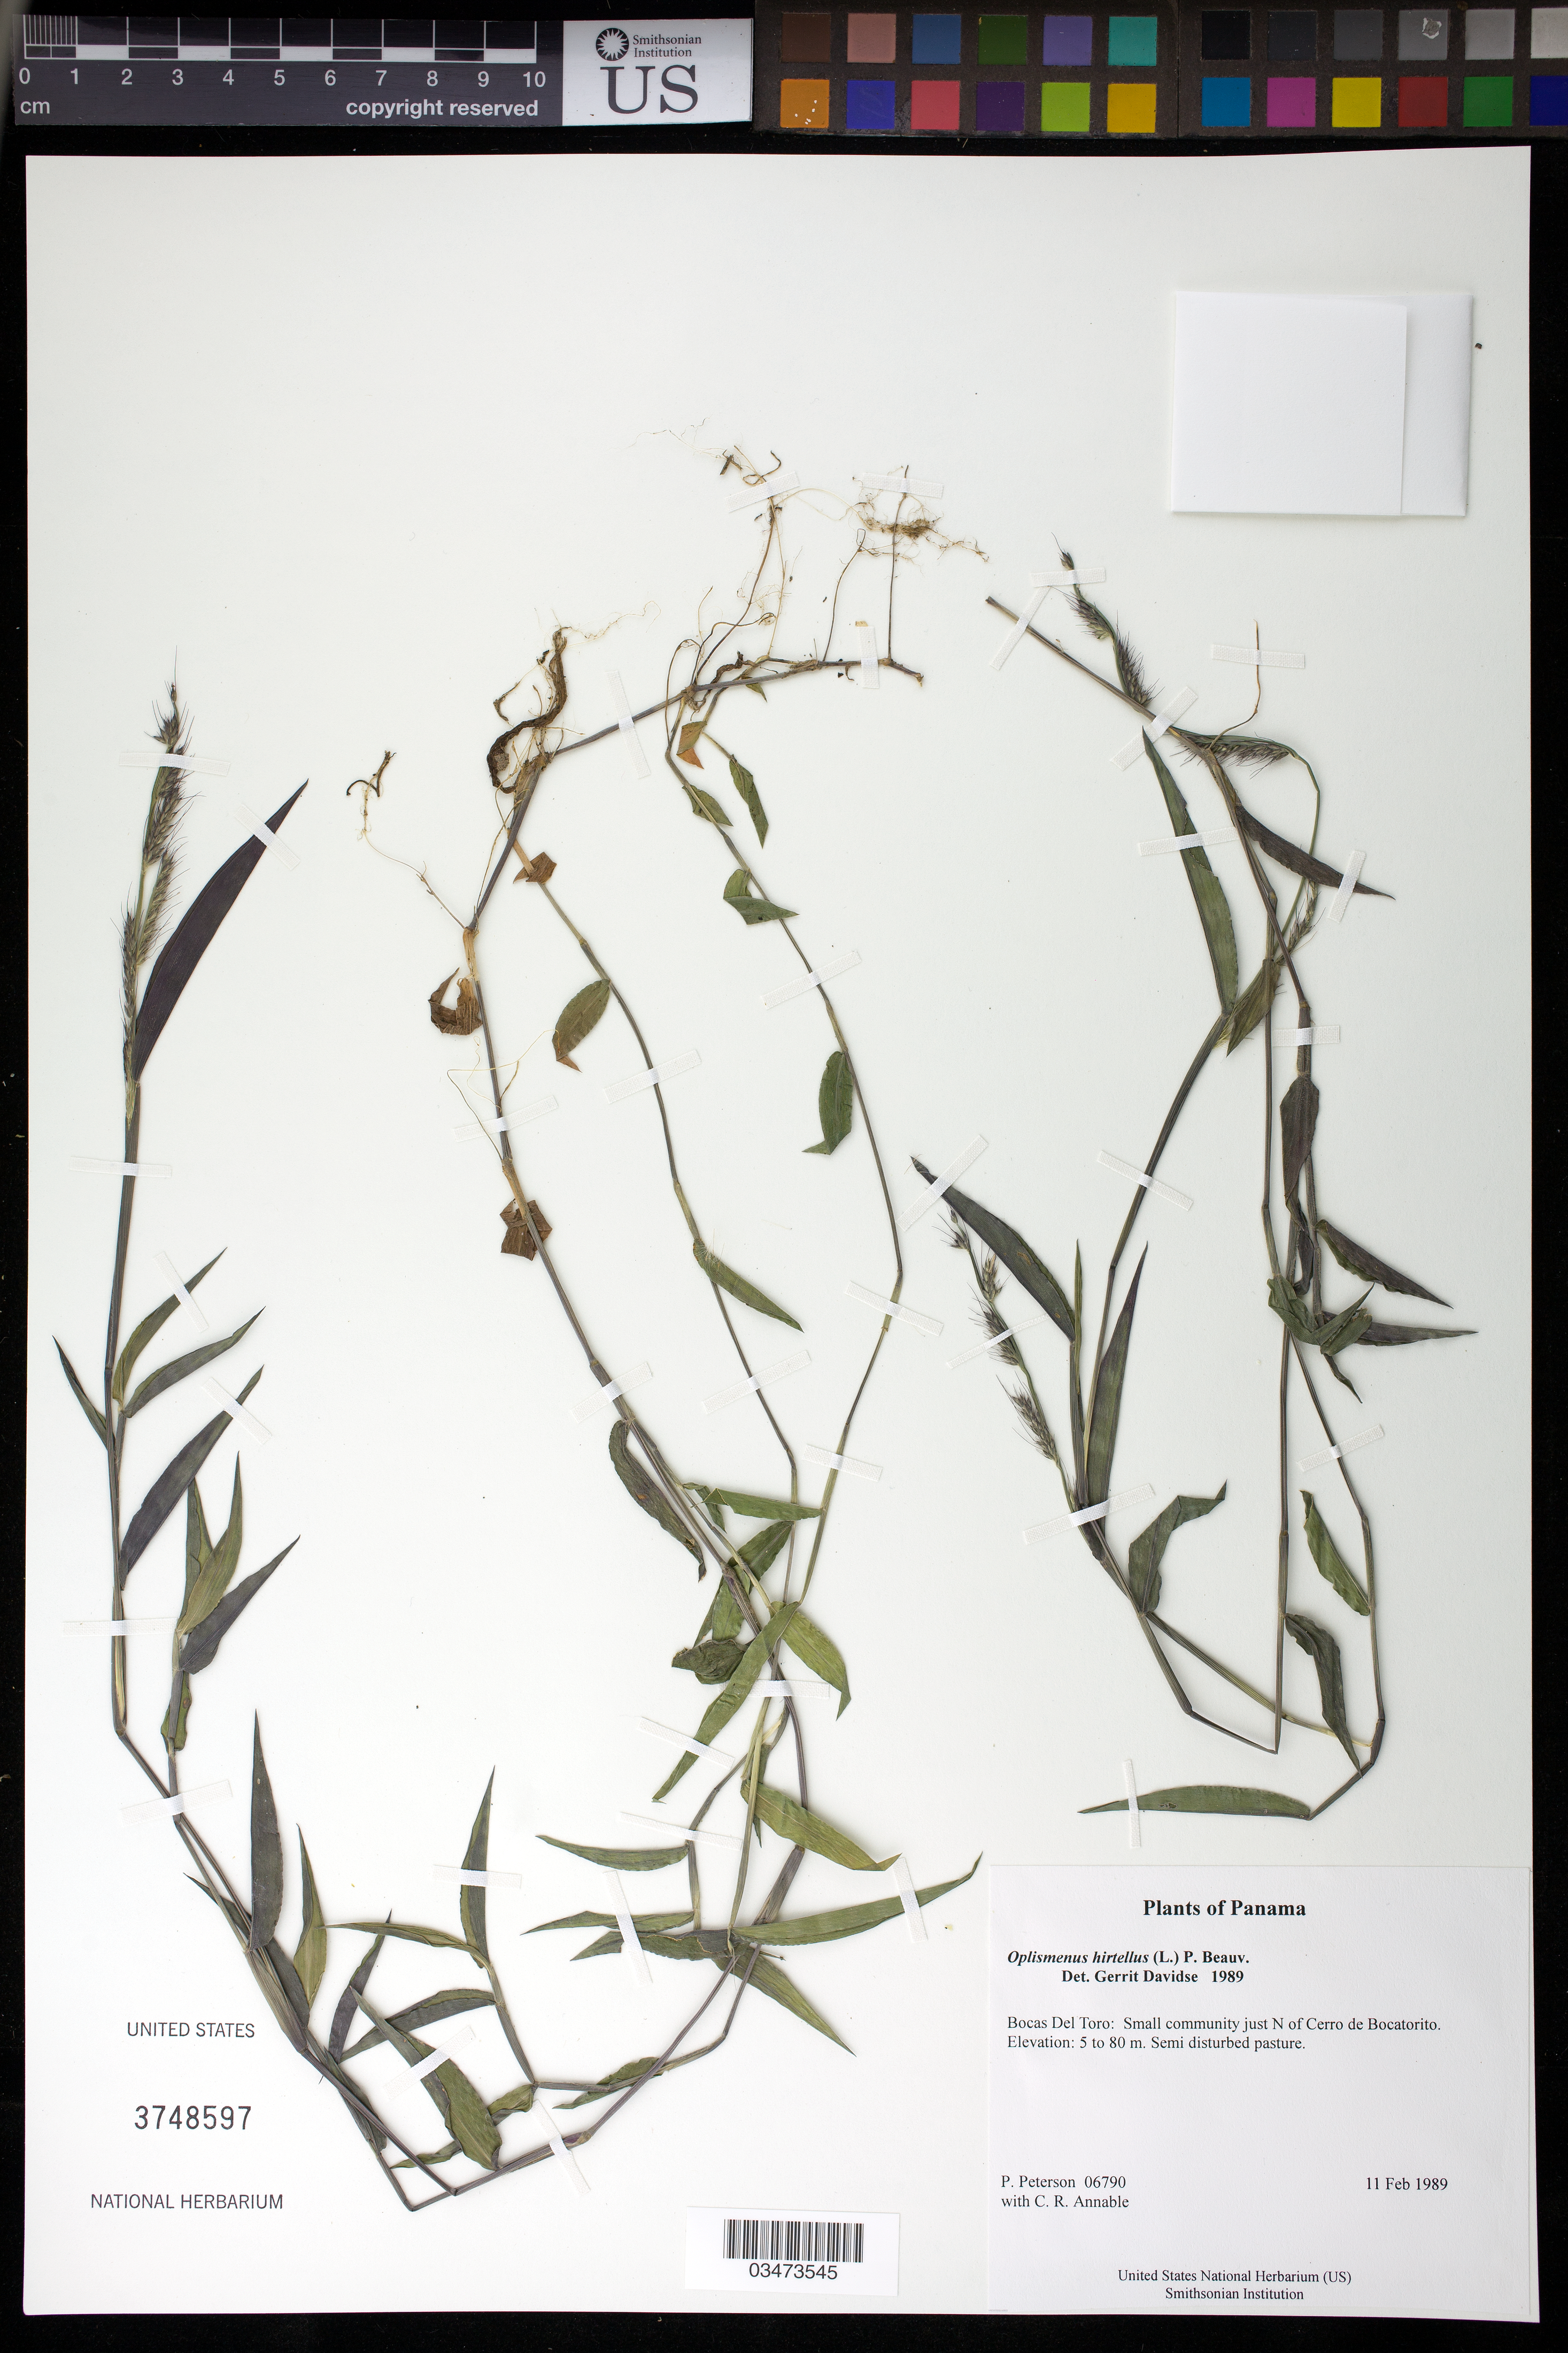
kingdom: Plantae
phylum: Tracheophyta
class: Liliopsida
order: Poales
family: Poaceae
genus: Oplismenus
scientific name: Oplismenus hirtellus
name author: (L.) P. Beauv.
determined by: Davidse, Gerrit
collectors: P. M. Peterson & C. R. Annable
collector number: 06790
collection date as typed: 11 Feb 1989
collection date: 1989-02-11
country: Panama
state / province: Bocas del Toro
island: San Cristobal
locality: Small community just N of Cerro de Bocatorito.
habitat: Semi disturbed pasture.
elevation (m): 5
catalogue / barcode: US 3748597